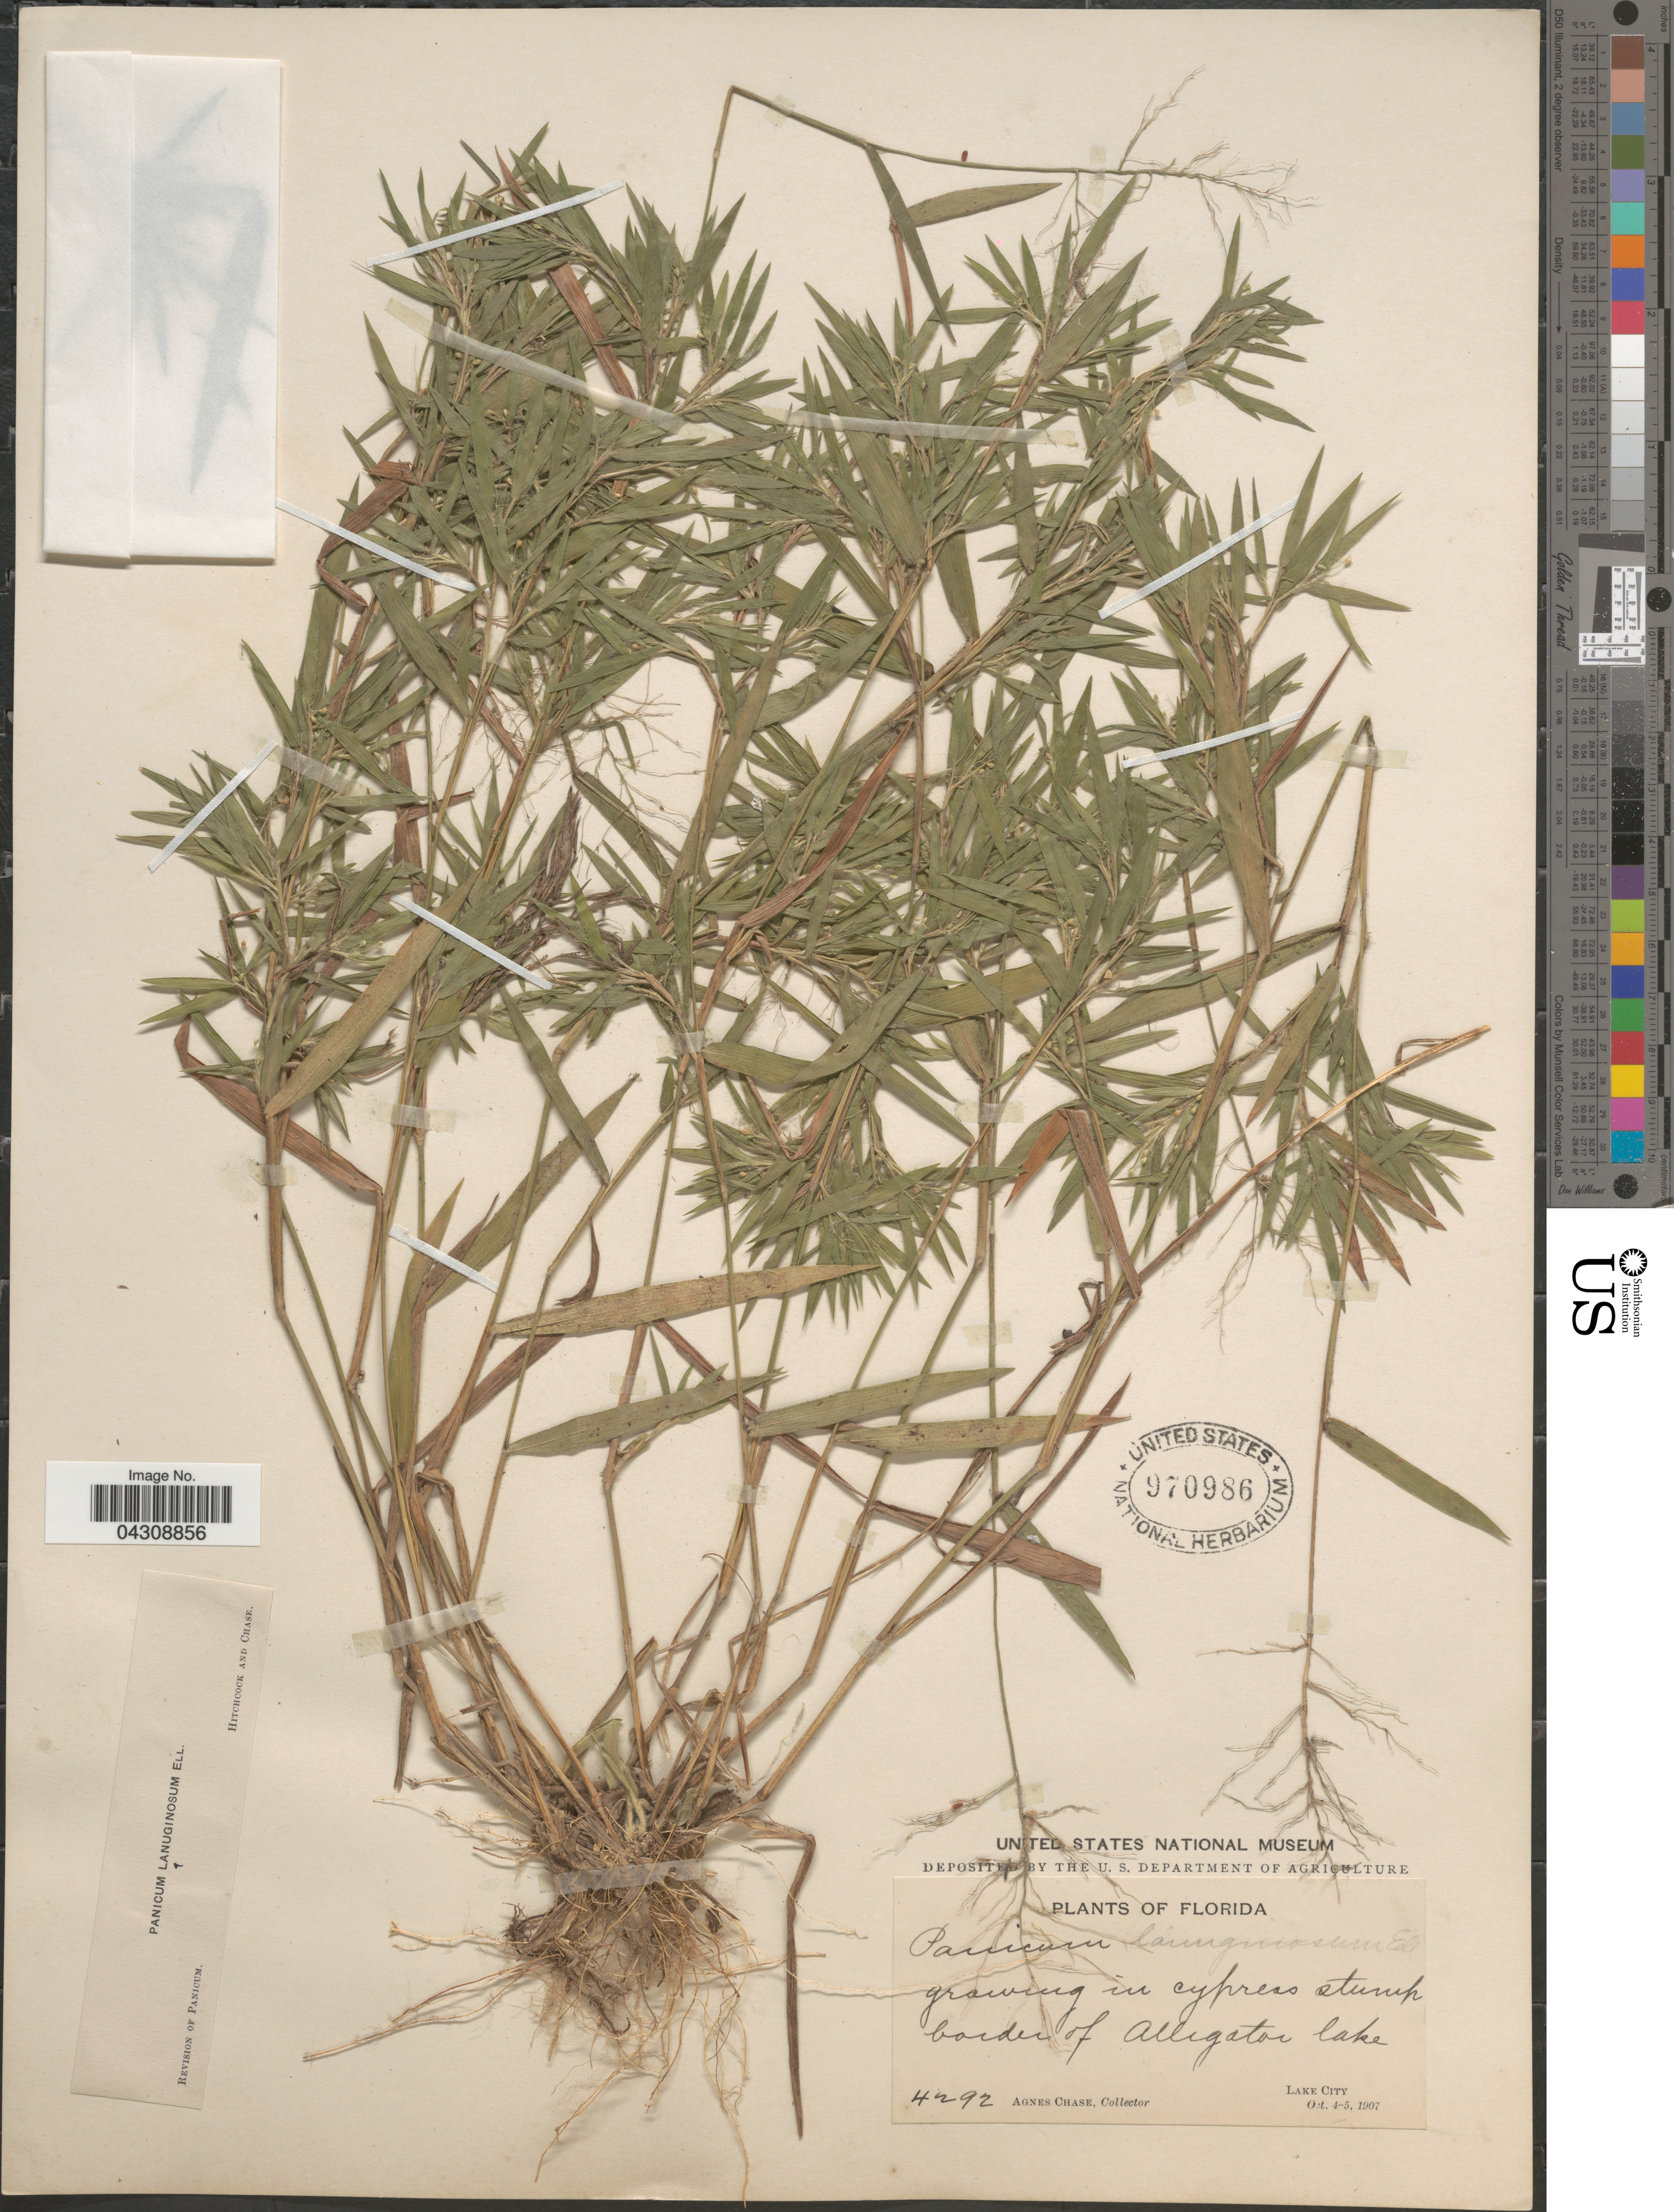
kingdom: Plantae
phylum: Tracheophyta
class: Liliopsida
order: Poales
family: Poaceae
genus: Dichanthelium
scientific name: Dichanthelium acuminatum var. acuminatum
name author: (Sw.) Gould & C.A. Clark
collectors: A. Chase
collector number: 4292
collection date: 1907-10-04/1907-10-05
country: United States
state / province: Florida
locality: In cypress stump border of Alligator lake. Lake City.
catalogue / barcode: US 970986